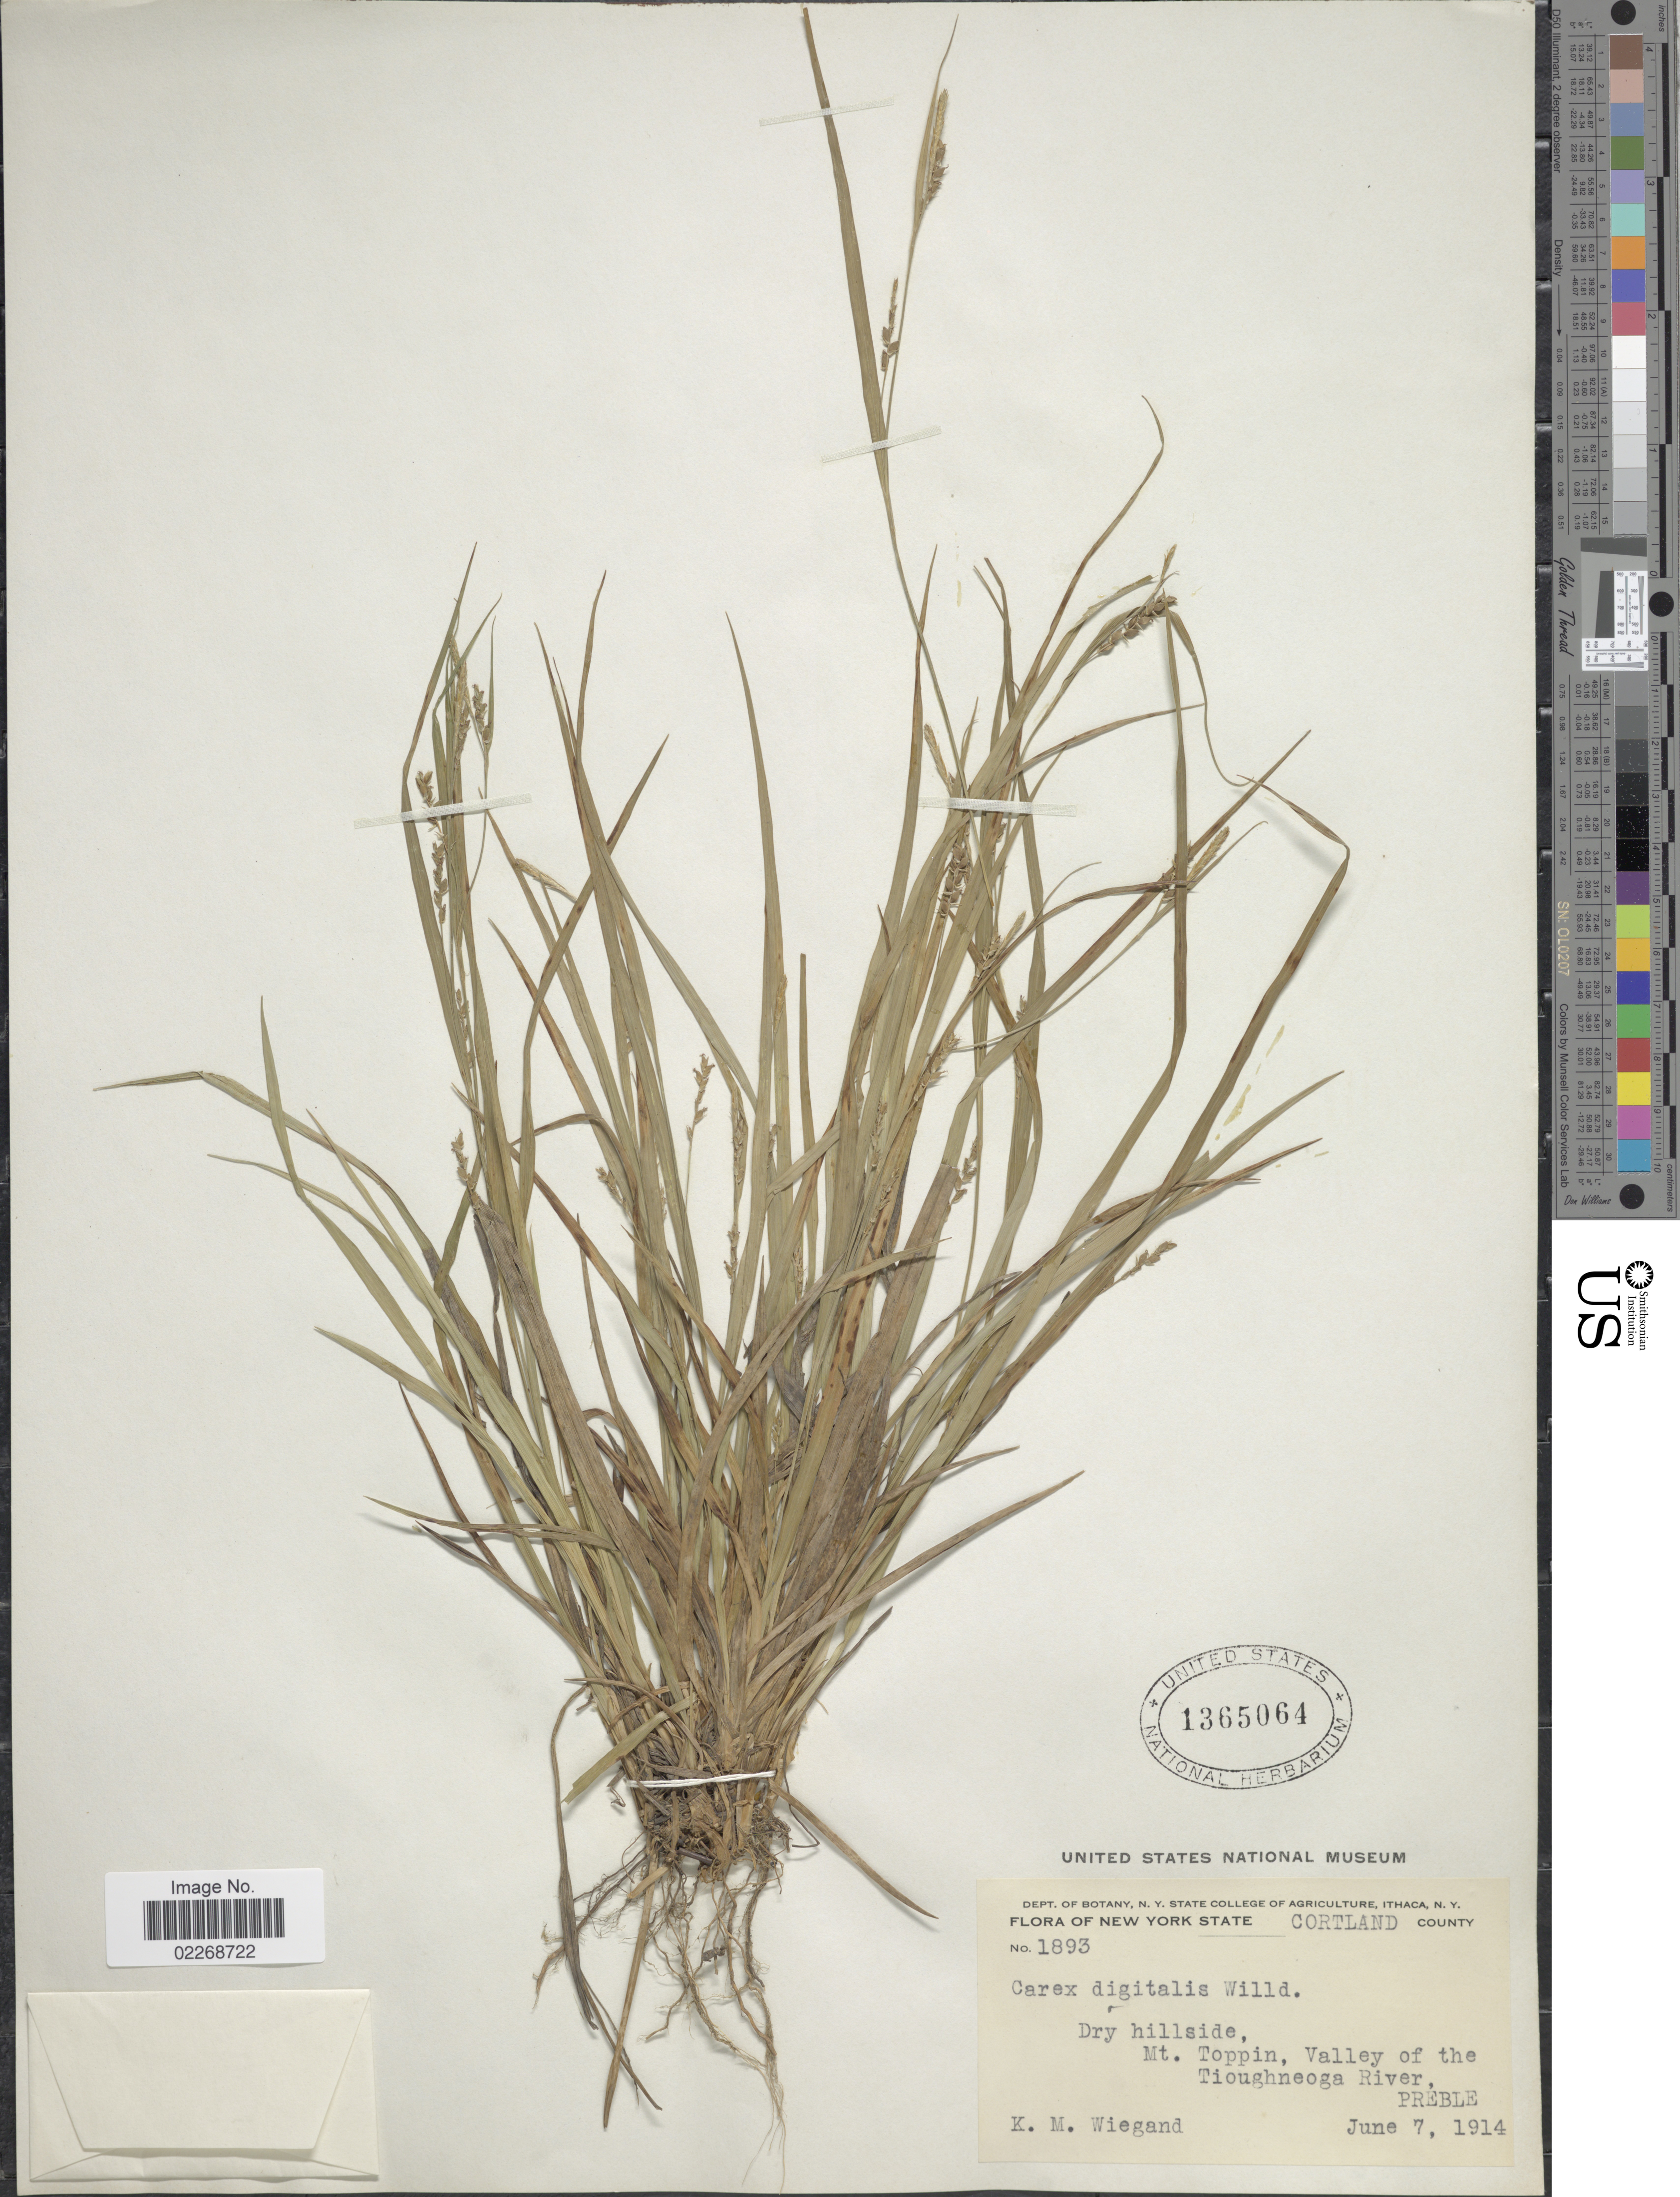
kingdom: Plantae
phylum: Tracheophyta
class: Liliopsida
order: Poales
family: Cyperaceae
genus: Carex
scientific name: Carex digitalis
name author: Willd.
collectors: K. M. Wiegand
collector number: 1893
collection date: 1914-06-07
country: United States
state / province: New York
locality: Cortland County. Dry hillside, Mt. Toppin, Valley of the Tioughneoga River, Preble.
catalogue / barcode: US 1365064